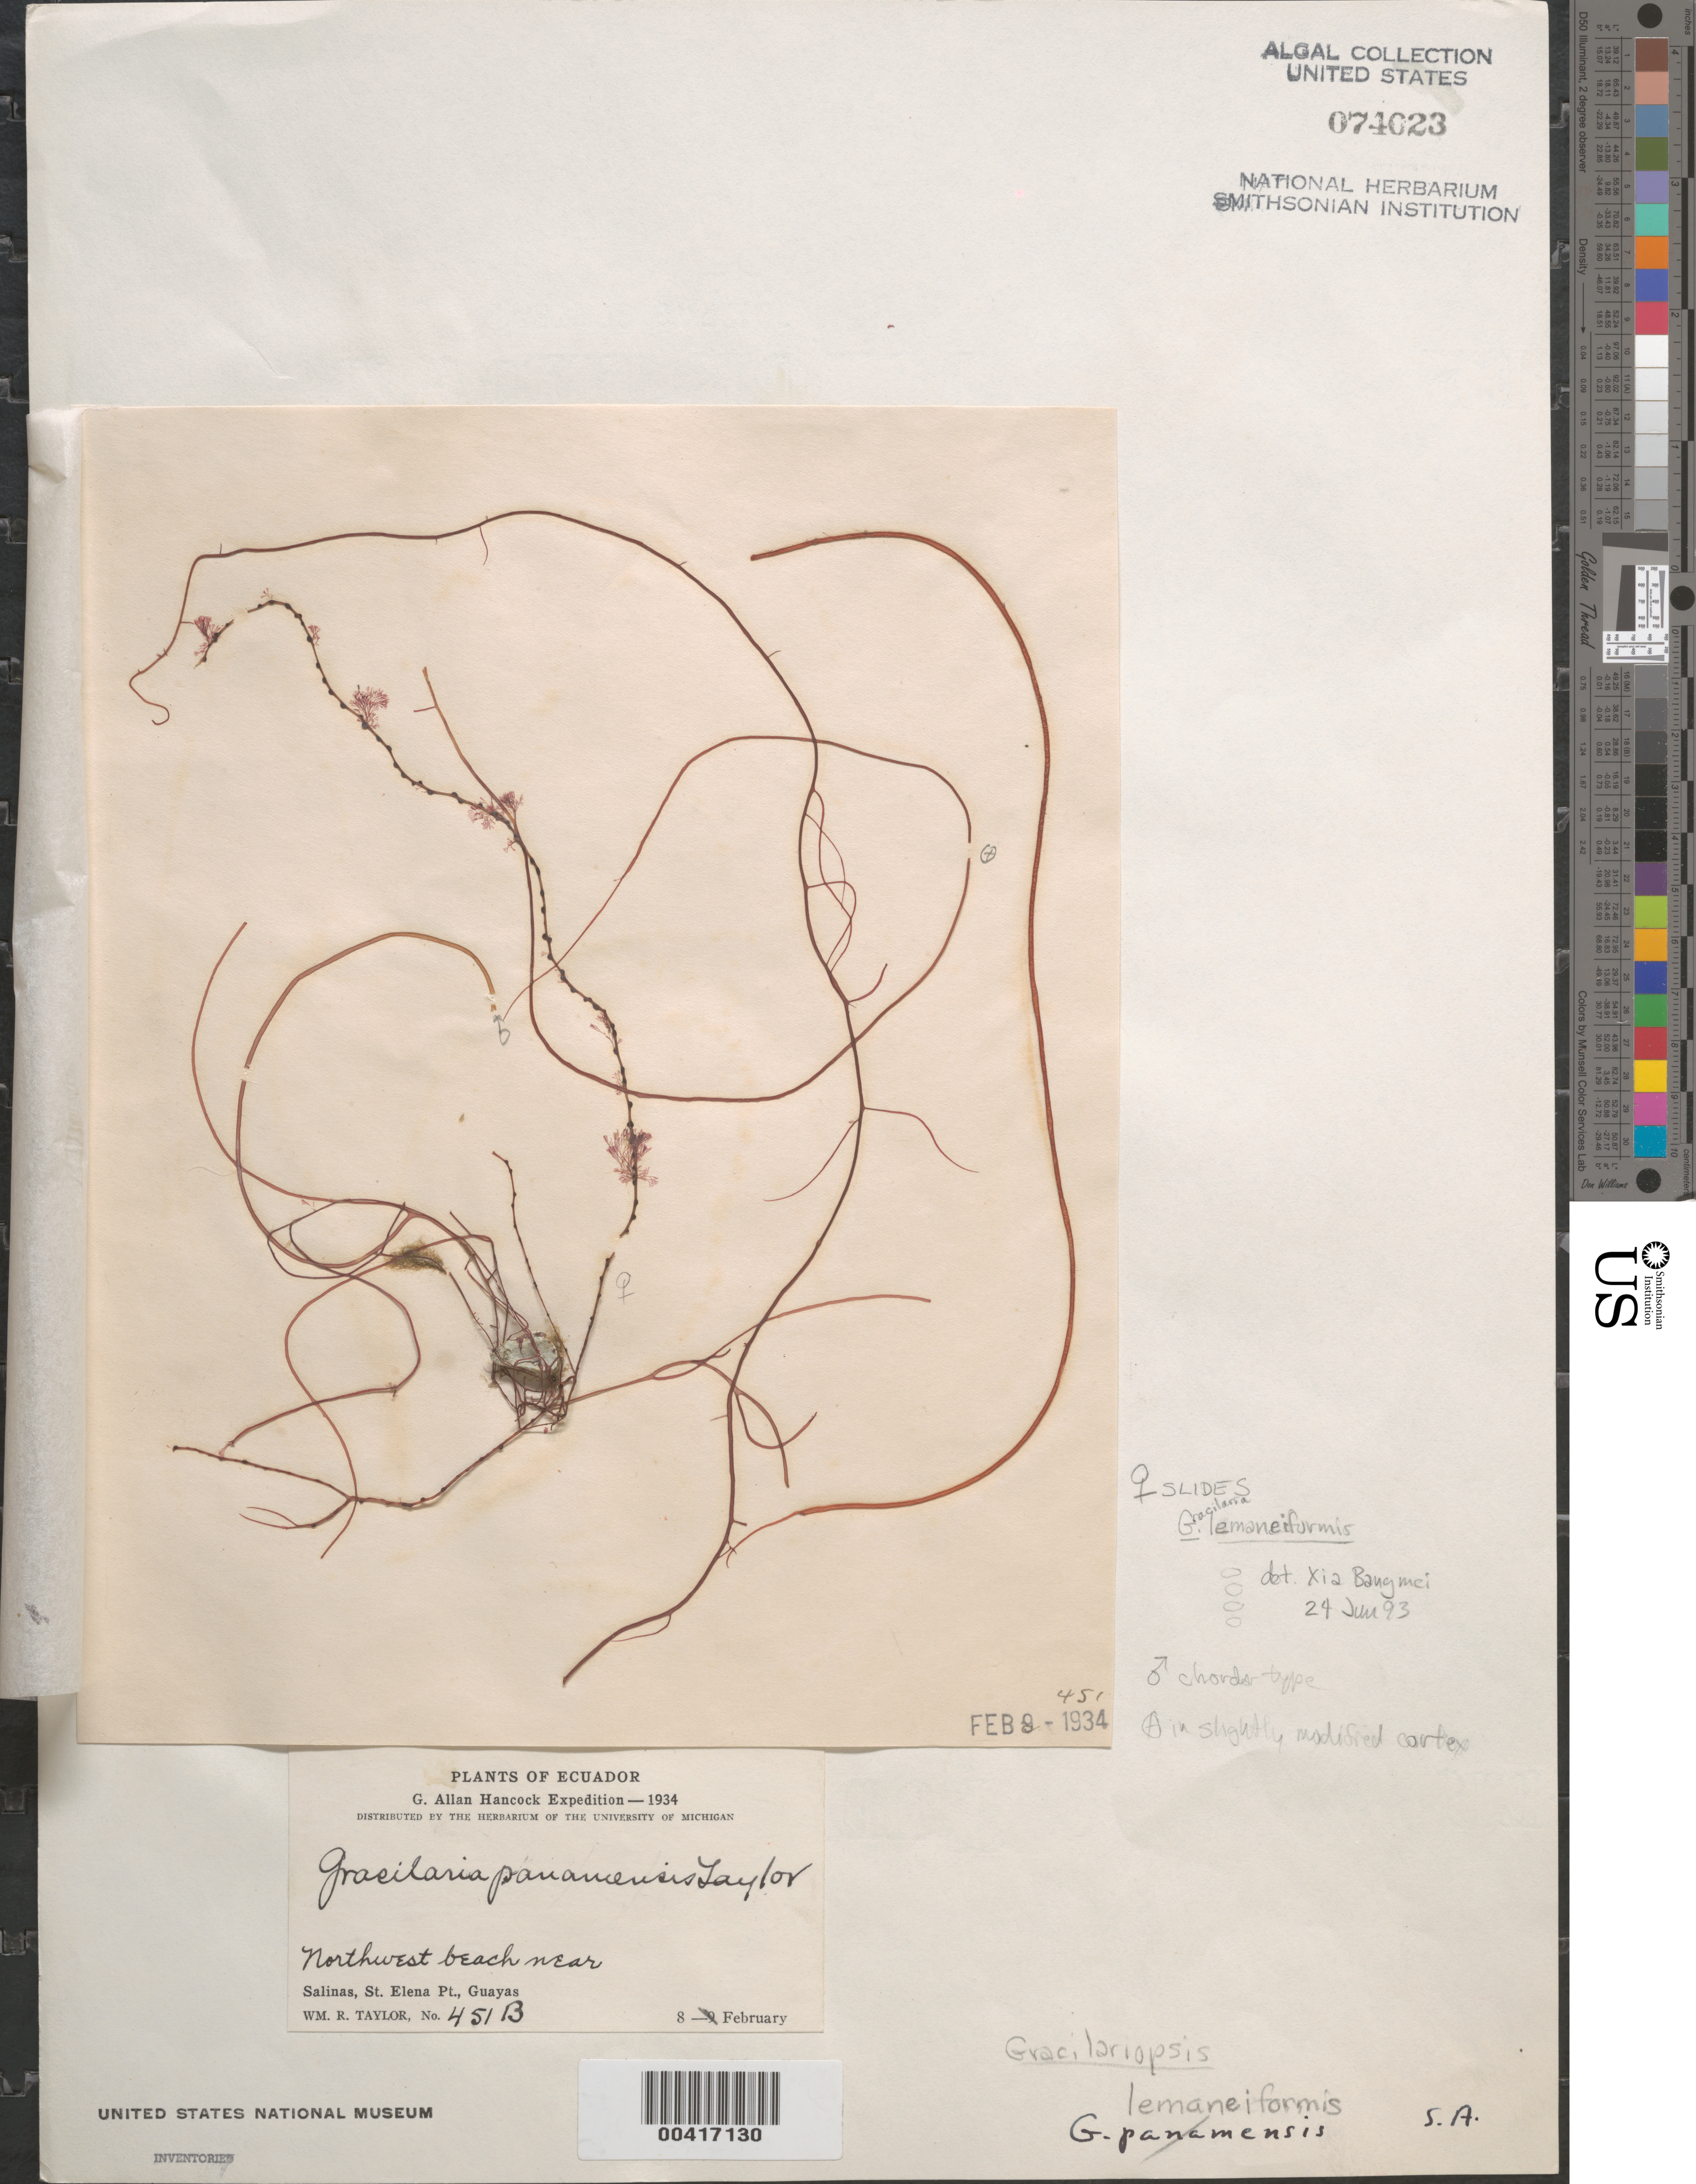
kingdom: Plantae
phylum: Rhodophyta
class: Florideophyceae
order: Gracilariales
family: Gracilariaceae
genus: Gracilariopsis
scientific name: Gracilariopsis lemaneiformis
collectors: W. R. Taylor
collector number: WRT 34-451b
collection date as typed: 08 Feb 1934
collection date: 1934-02-08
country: Ecuador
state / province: Guayas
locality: Punta Santa Elena, near Salinas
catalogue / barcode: US 74023